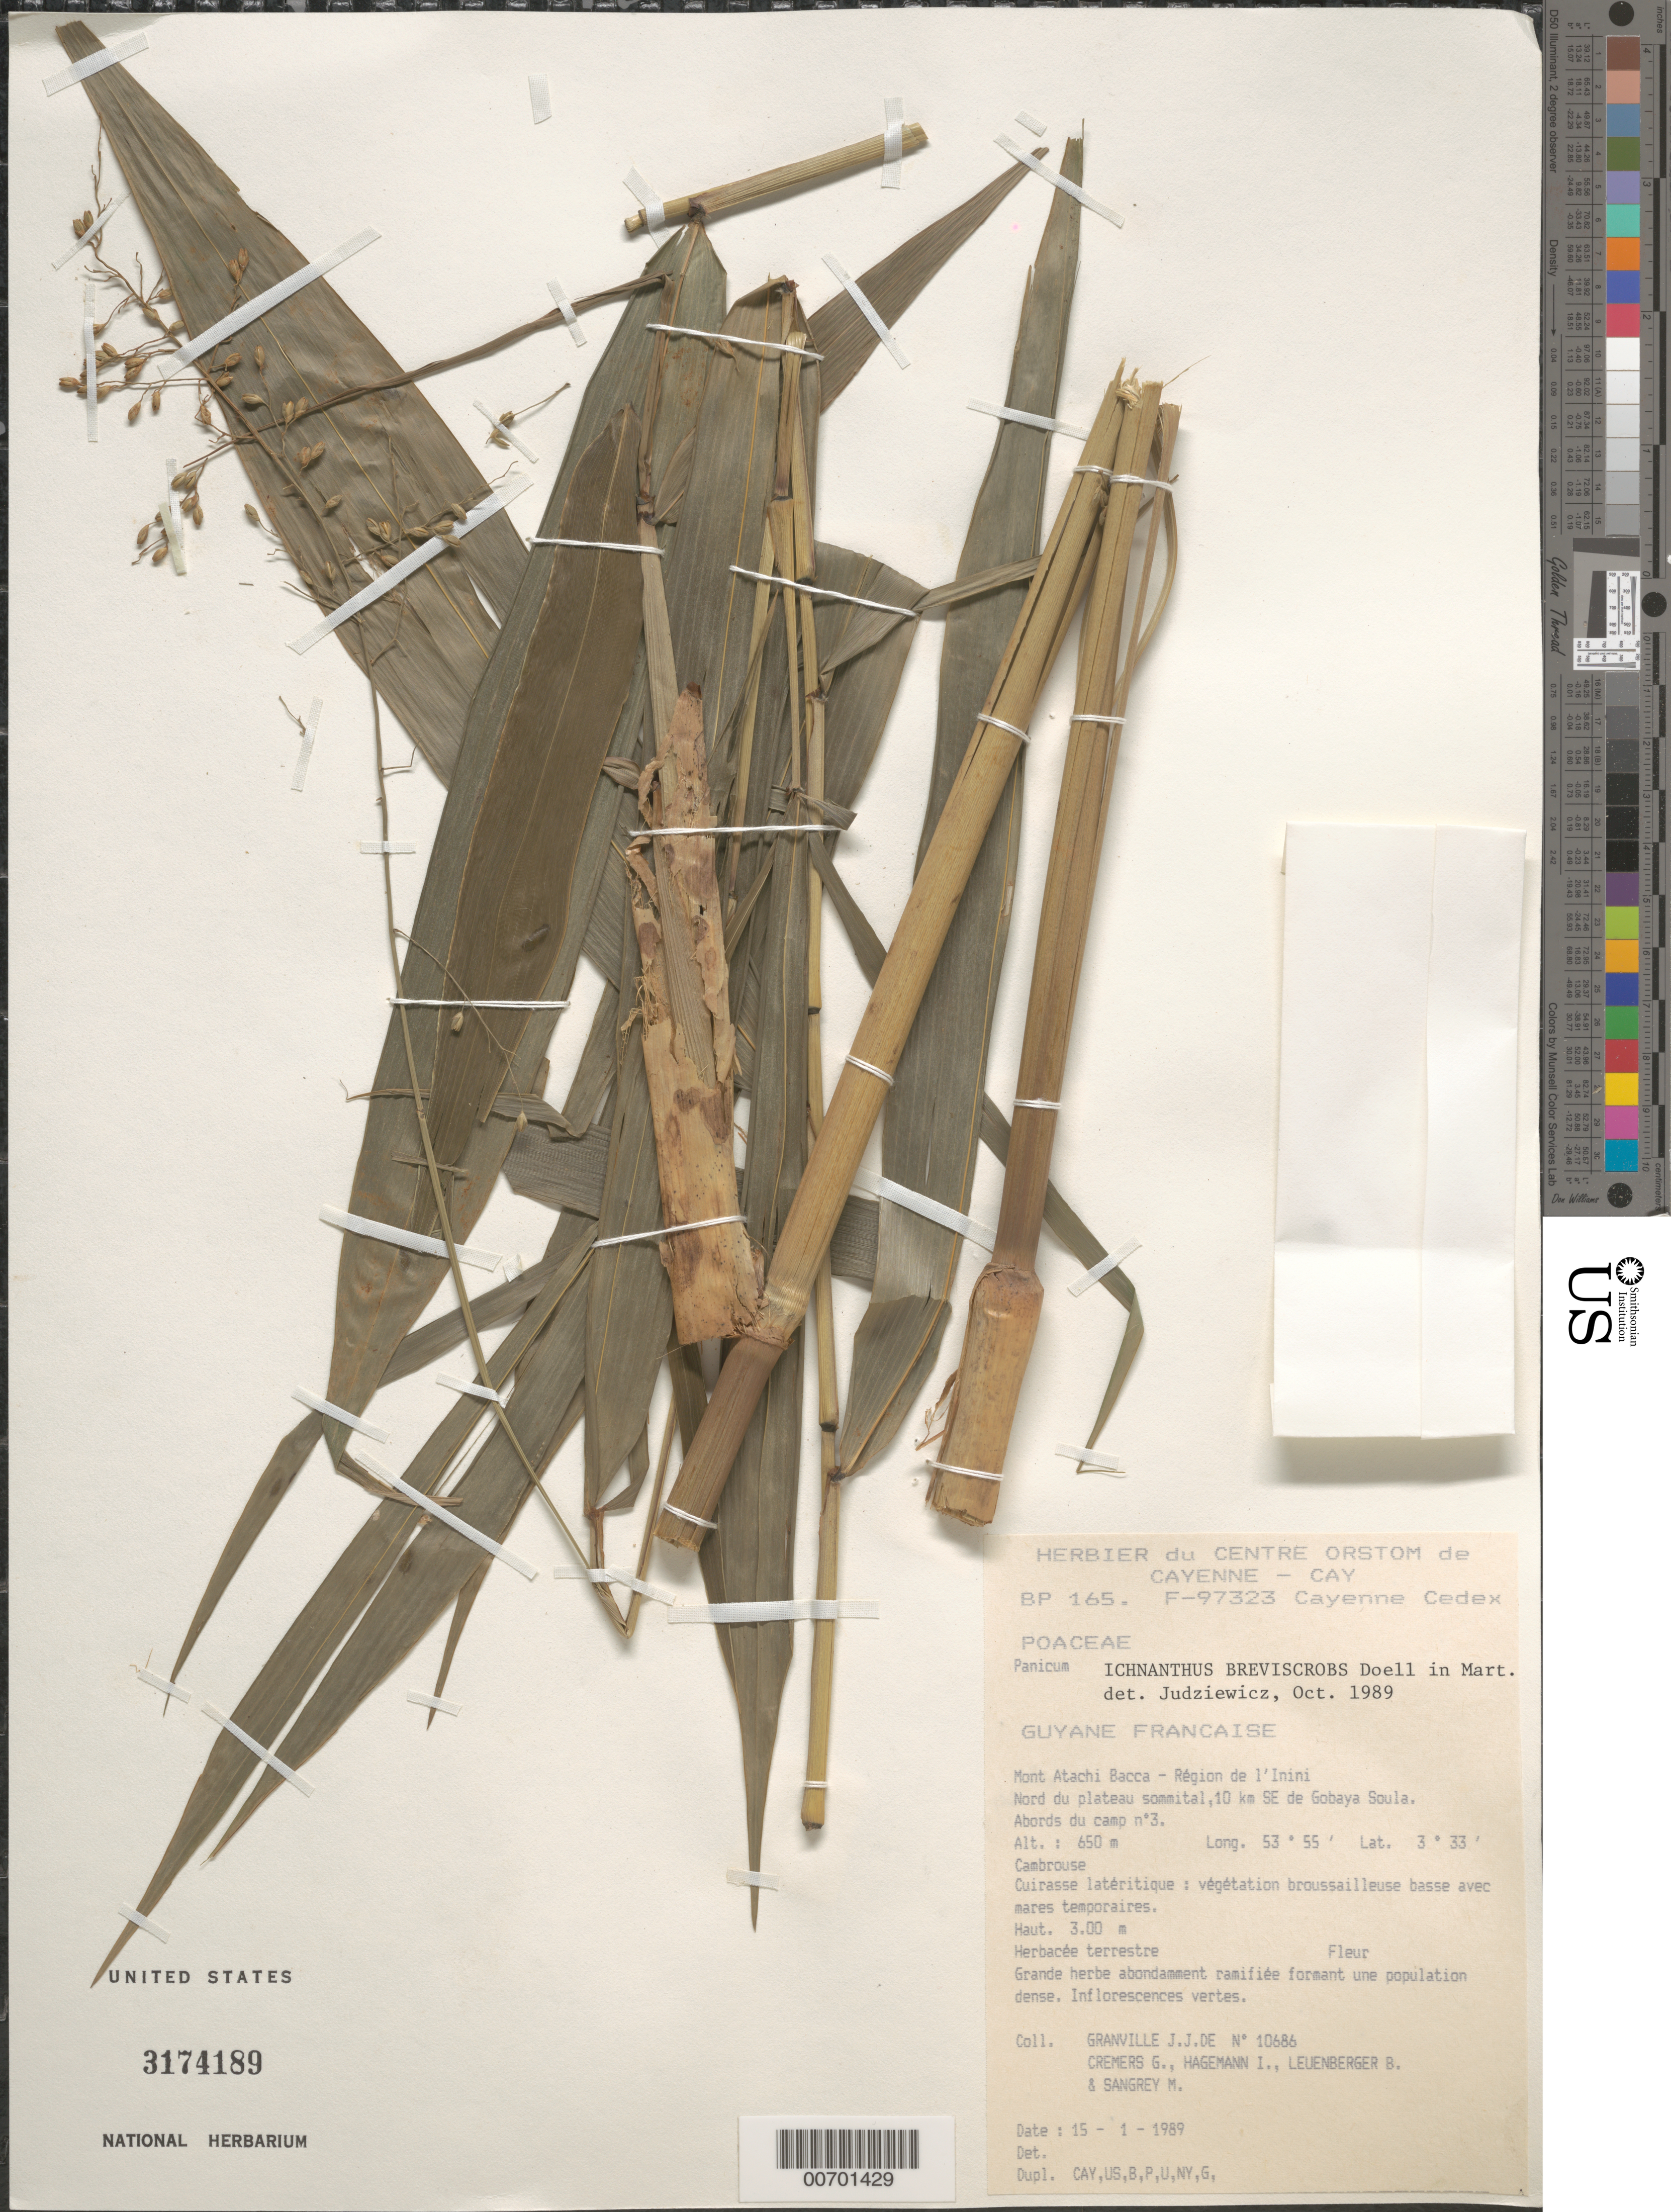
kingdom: Plantae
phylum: Tracheophyta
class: Liliopsida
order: Poales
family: Poaceae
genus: Ichnanthus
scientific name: Ichnanthus breviscrobs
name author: Döll in Mart.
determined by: Judziewicz, E. J.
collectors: J.-J. de Granville, G. Cremers, J. Hagemann, B. E. Leuenberger & M. S. Sangrey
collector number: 10686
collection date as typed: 15-Jan-89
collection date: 1989-01-15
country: French Guiana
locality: Mont Atachi Bacca, région de l'Inini. Nord du plateua sommital, 10 km SE de Gobaya Soula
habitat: Cambrouse; Cuirasse latéritique: vegetation broussailleuse basse avec mares temporaires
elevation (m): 650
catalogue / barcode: US 3174189